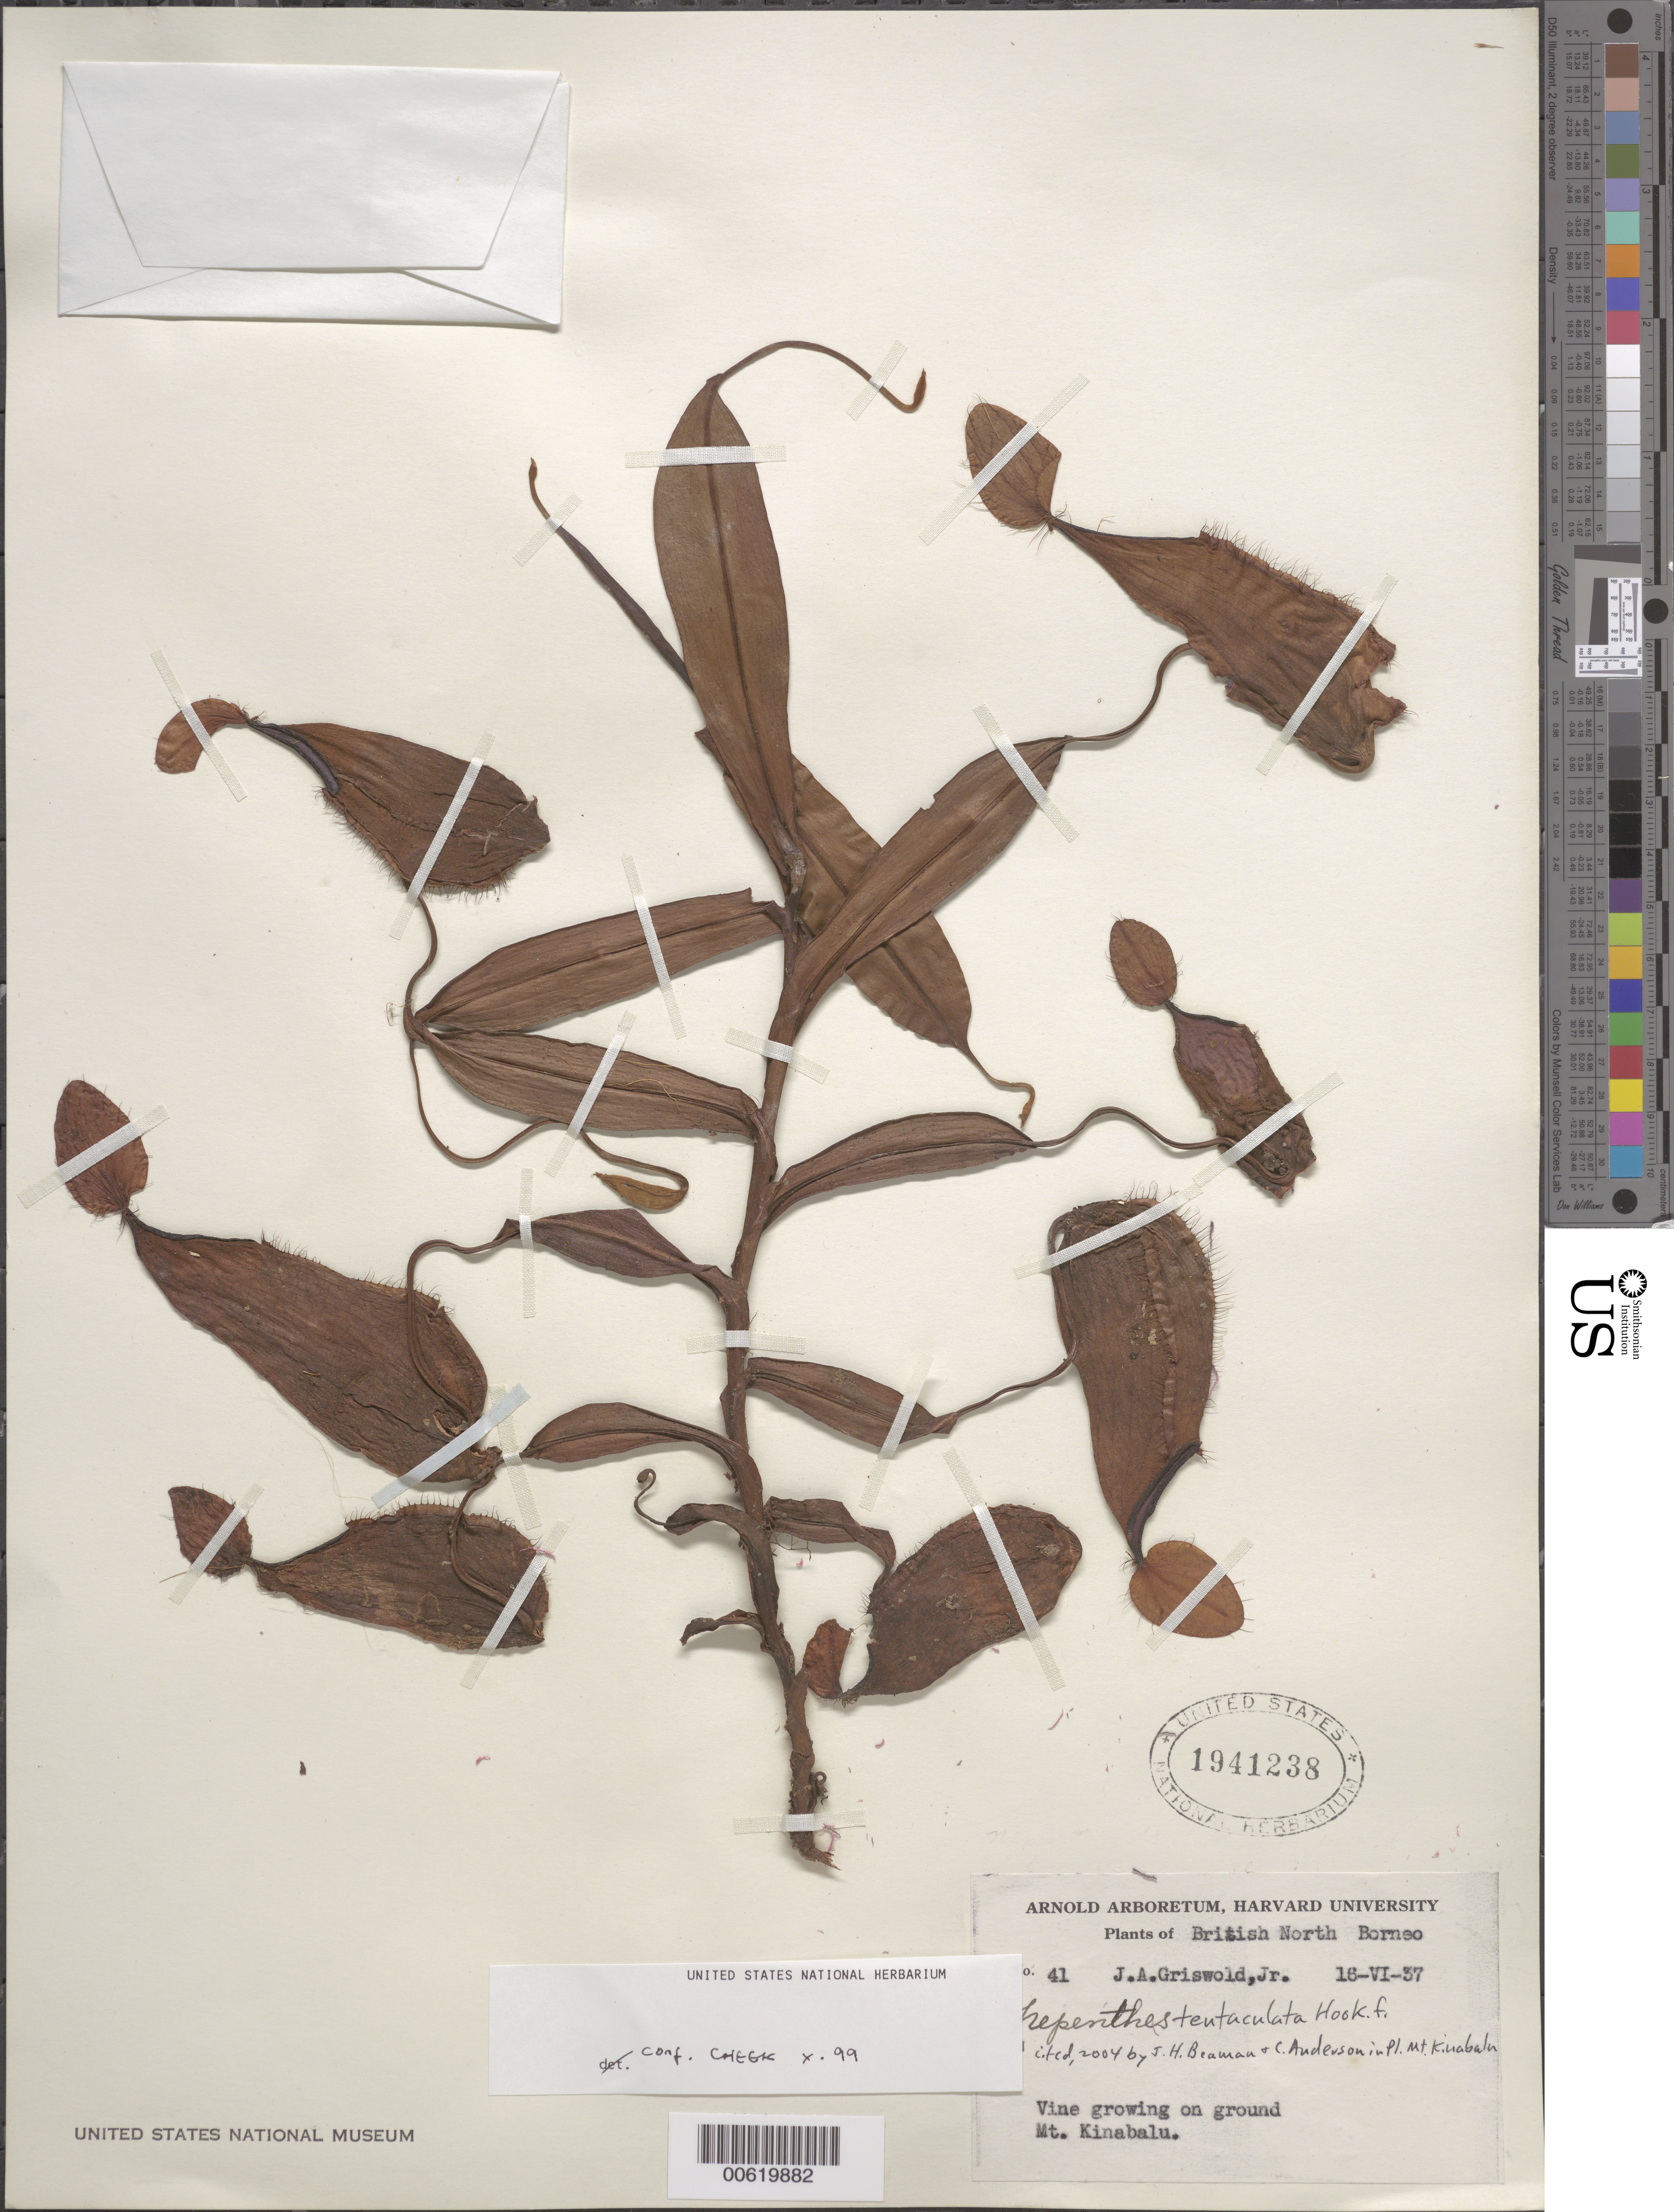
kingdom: Plantae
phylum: Tracheophyta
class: Magnoliopsida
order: Caryophyllales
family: Nepenthaceae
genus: Nepenthes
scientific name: Nepenthes tentaculata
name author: Hook. f.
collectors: J. Griswold Jr.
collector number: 41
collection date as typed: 16 Jun 1937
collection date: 1937-06-16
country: Malaysia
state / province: Sabah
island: Borneo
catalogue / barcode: US 1941238